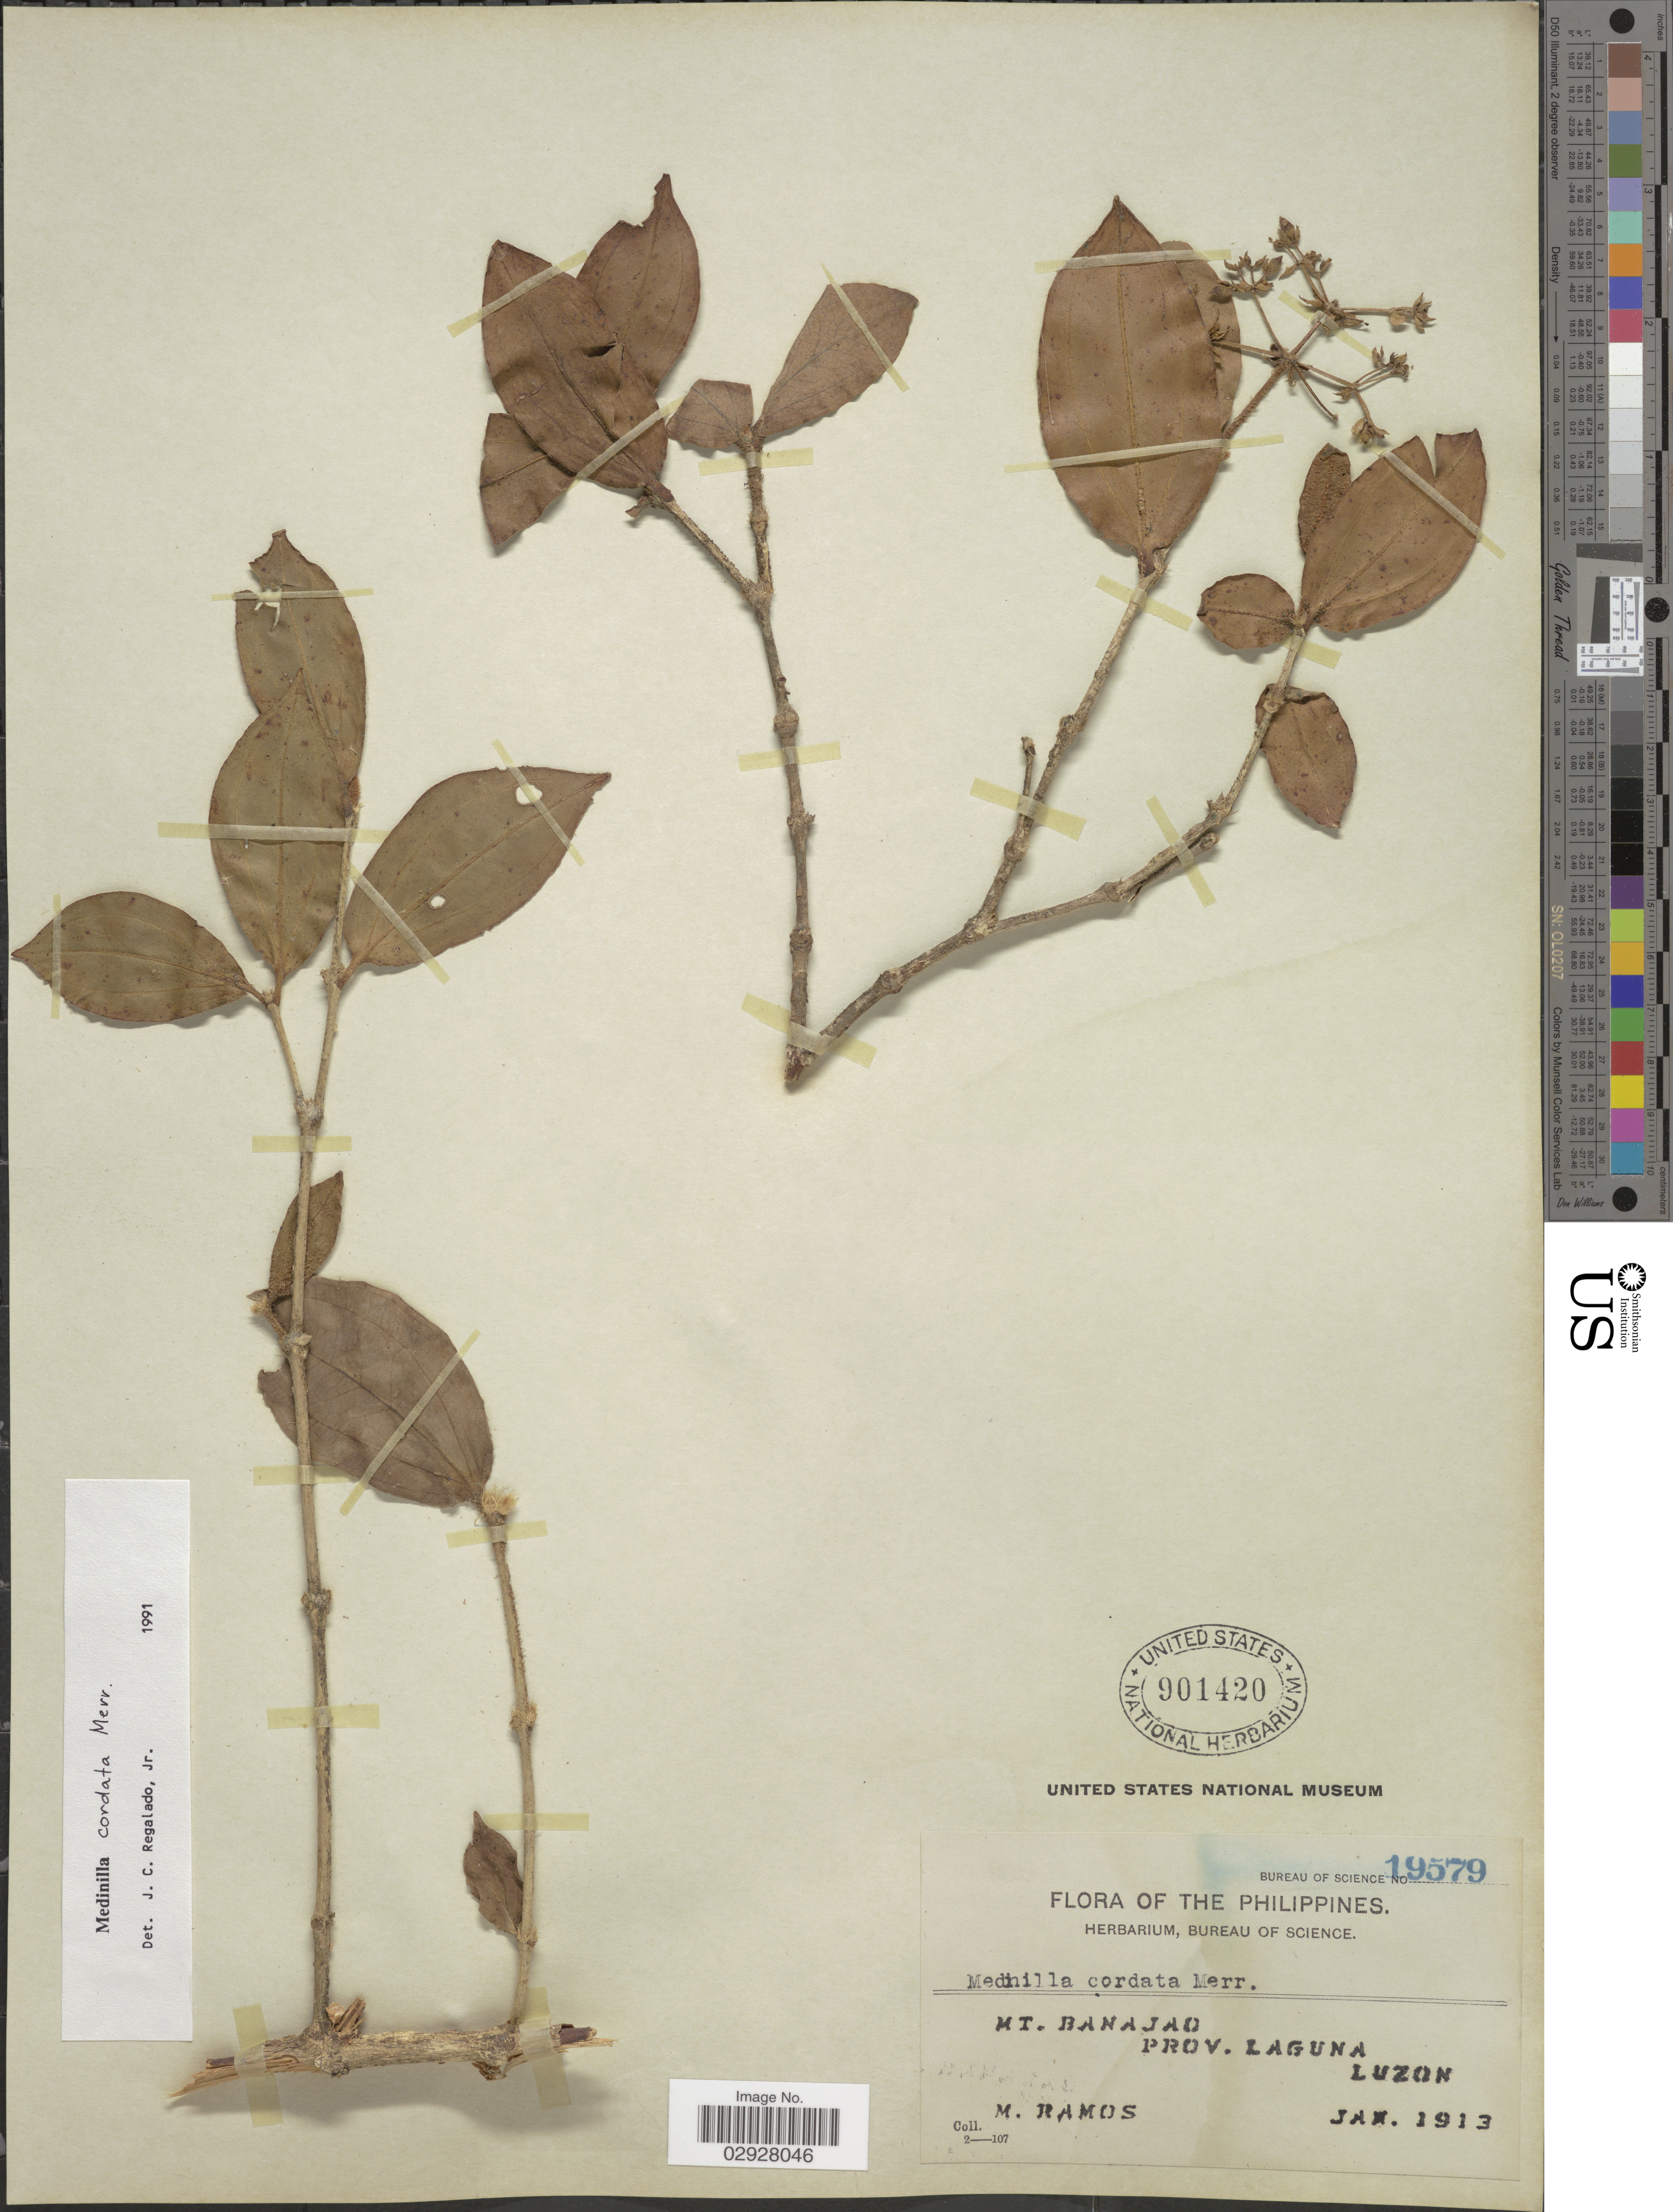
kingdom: Plantae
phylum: Tracheophyta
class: Magnoliopsida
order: Myrtales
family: Melastomataceae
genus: Medinilla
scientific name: Medinilla cordata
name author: Merr.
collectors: M. Ramos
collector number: Bureau of Science 19579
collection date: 1913-01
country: Philippines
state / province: Calabarzon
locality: Mt. Banajao, Prov. Laguna, Luzon.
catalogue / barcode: US 901420